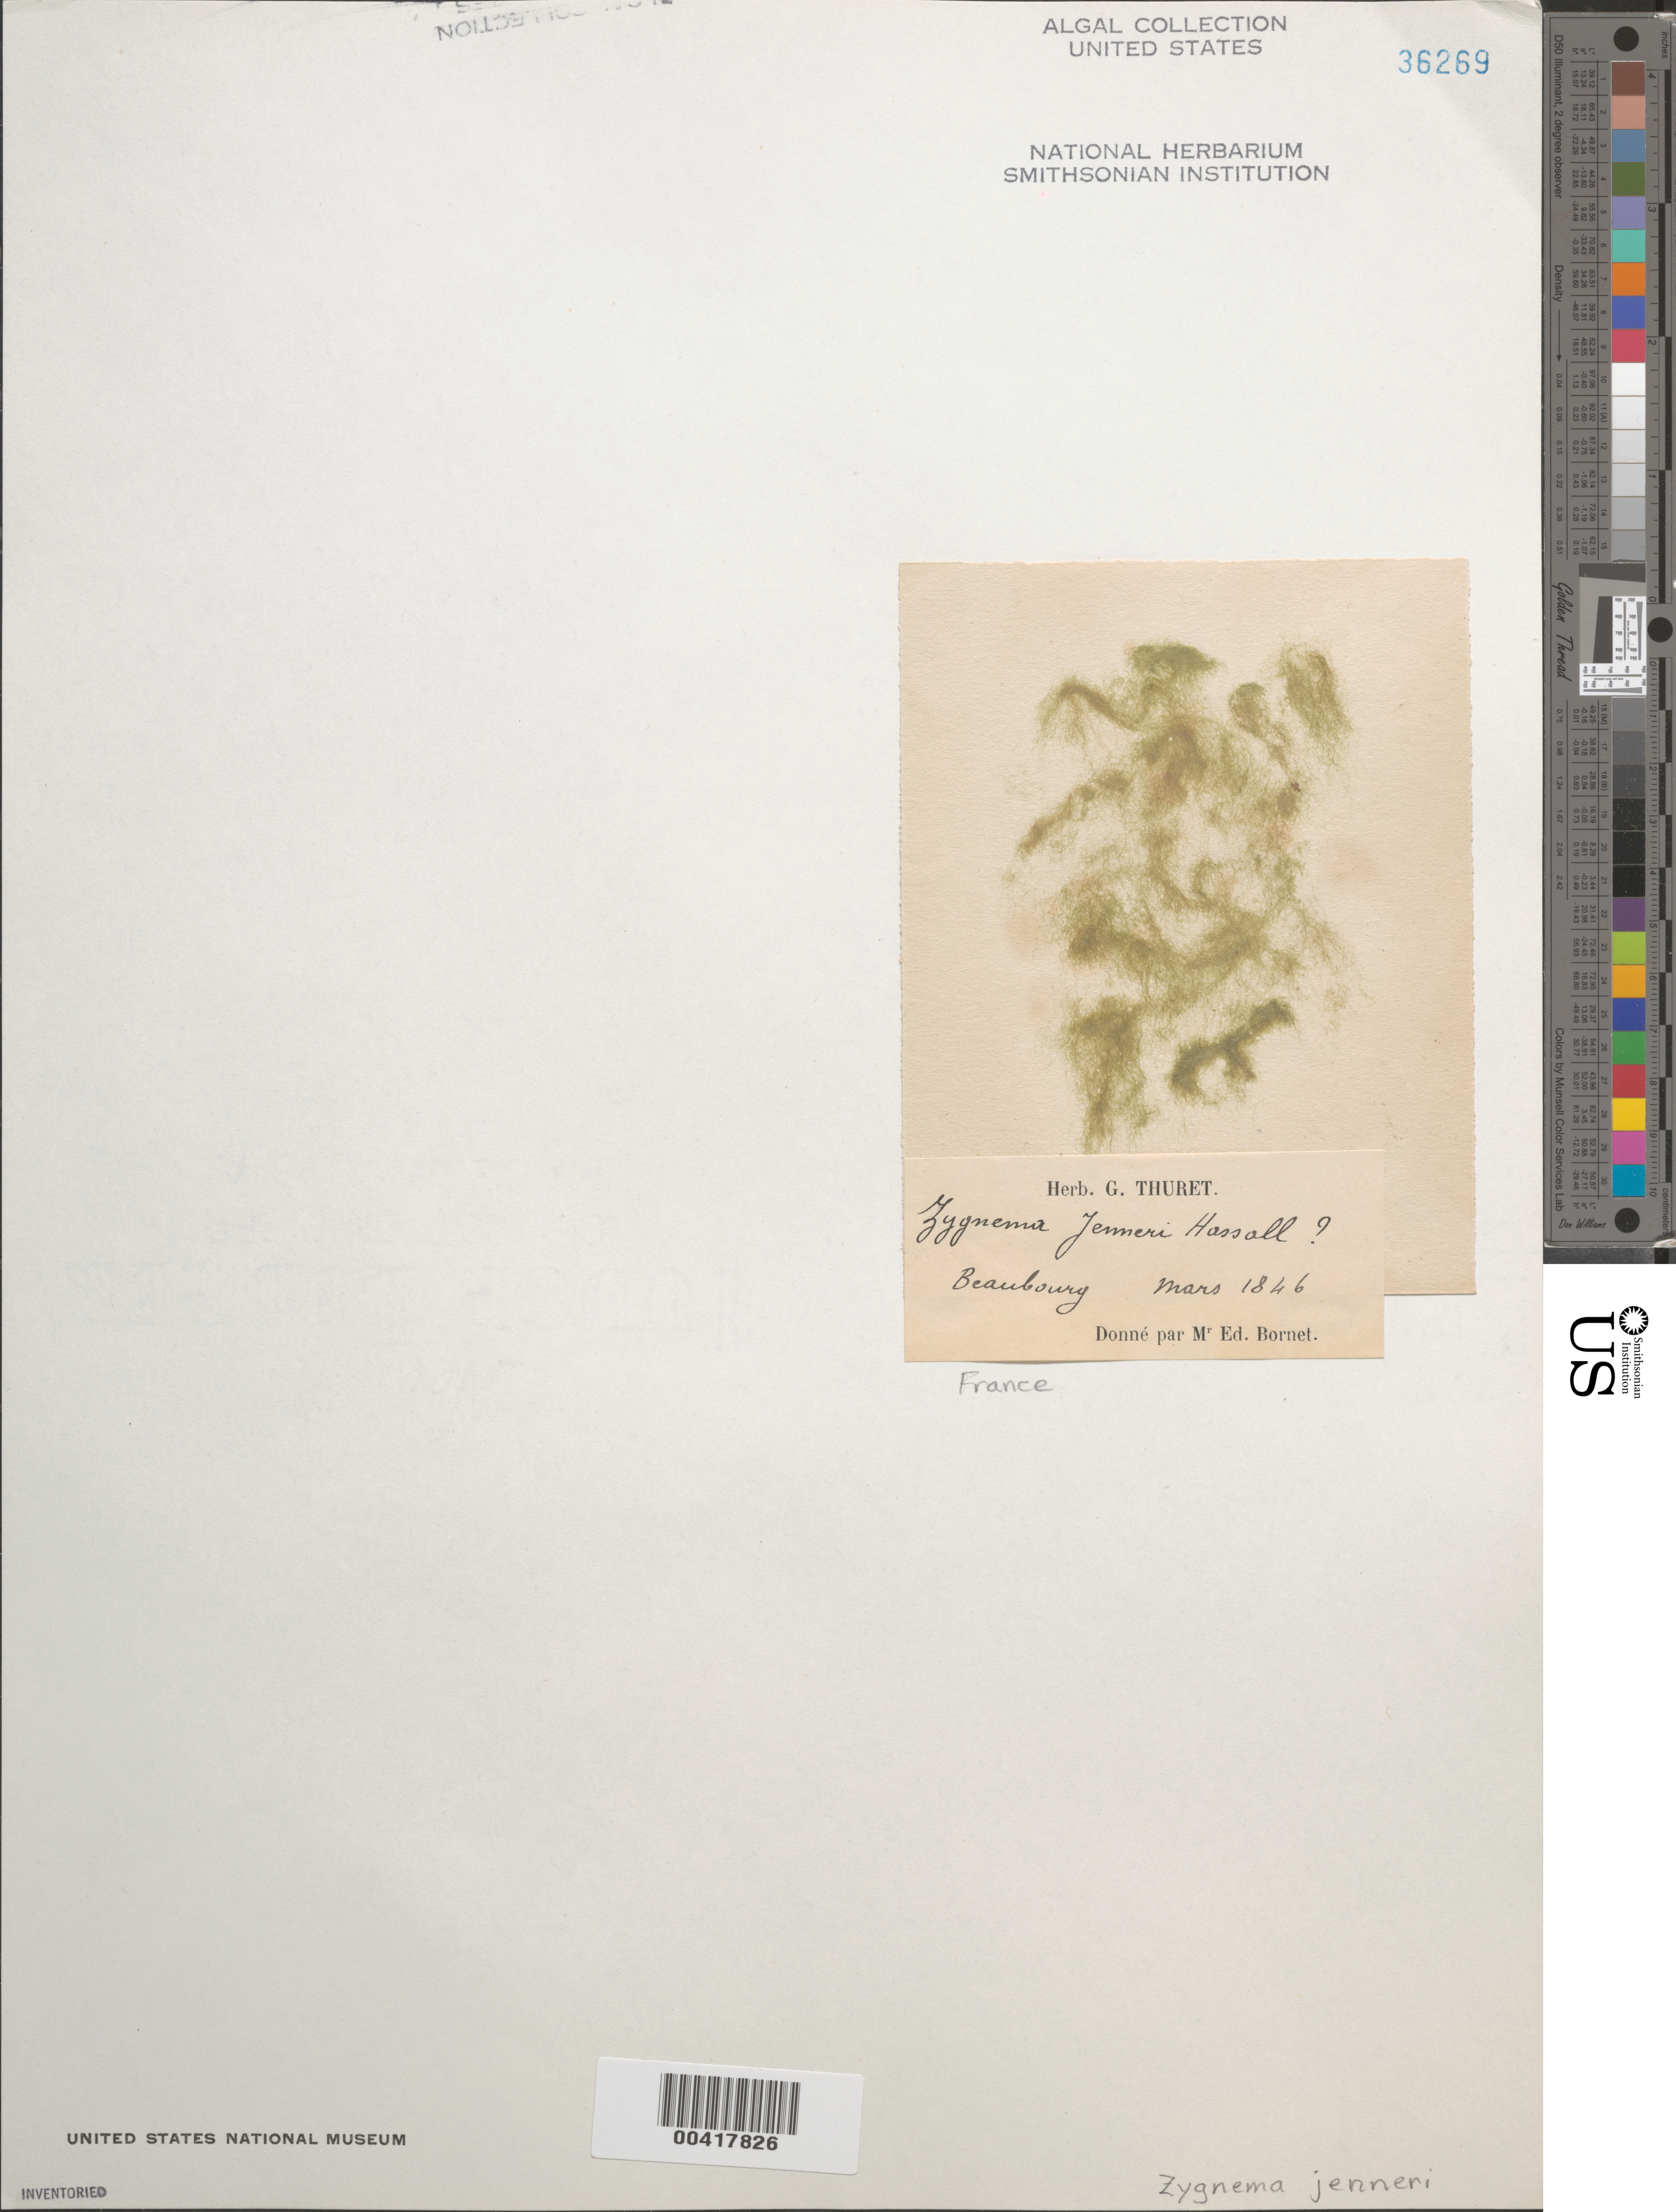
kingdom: Plantae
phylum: Charophyta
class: Zygnematophyceae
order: Zygnematales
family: Zygnemataceae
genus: Zygnema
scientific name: Zygnema jenneri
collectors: G. A. Thuret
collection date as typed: Mar 1846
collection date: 1846-03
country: France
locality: Beaubourg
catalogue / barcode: US 36269